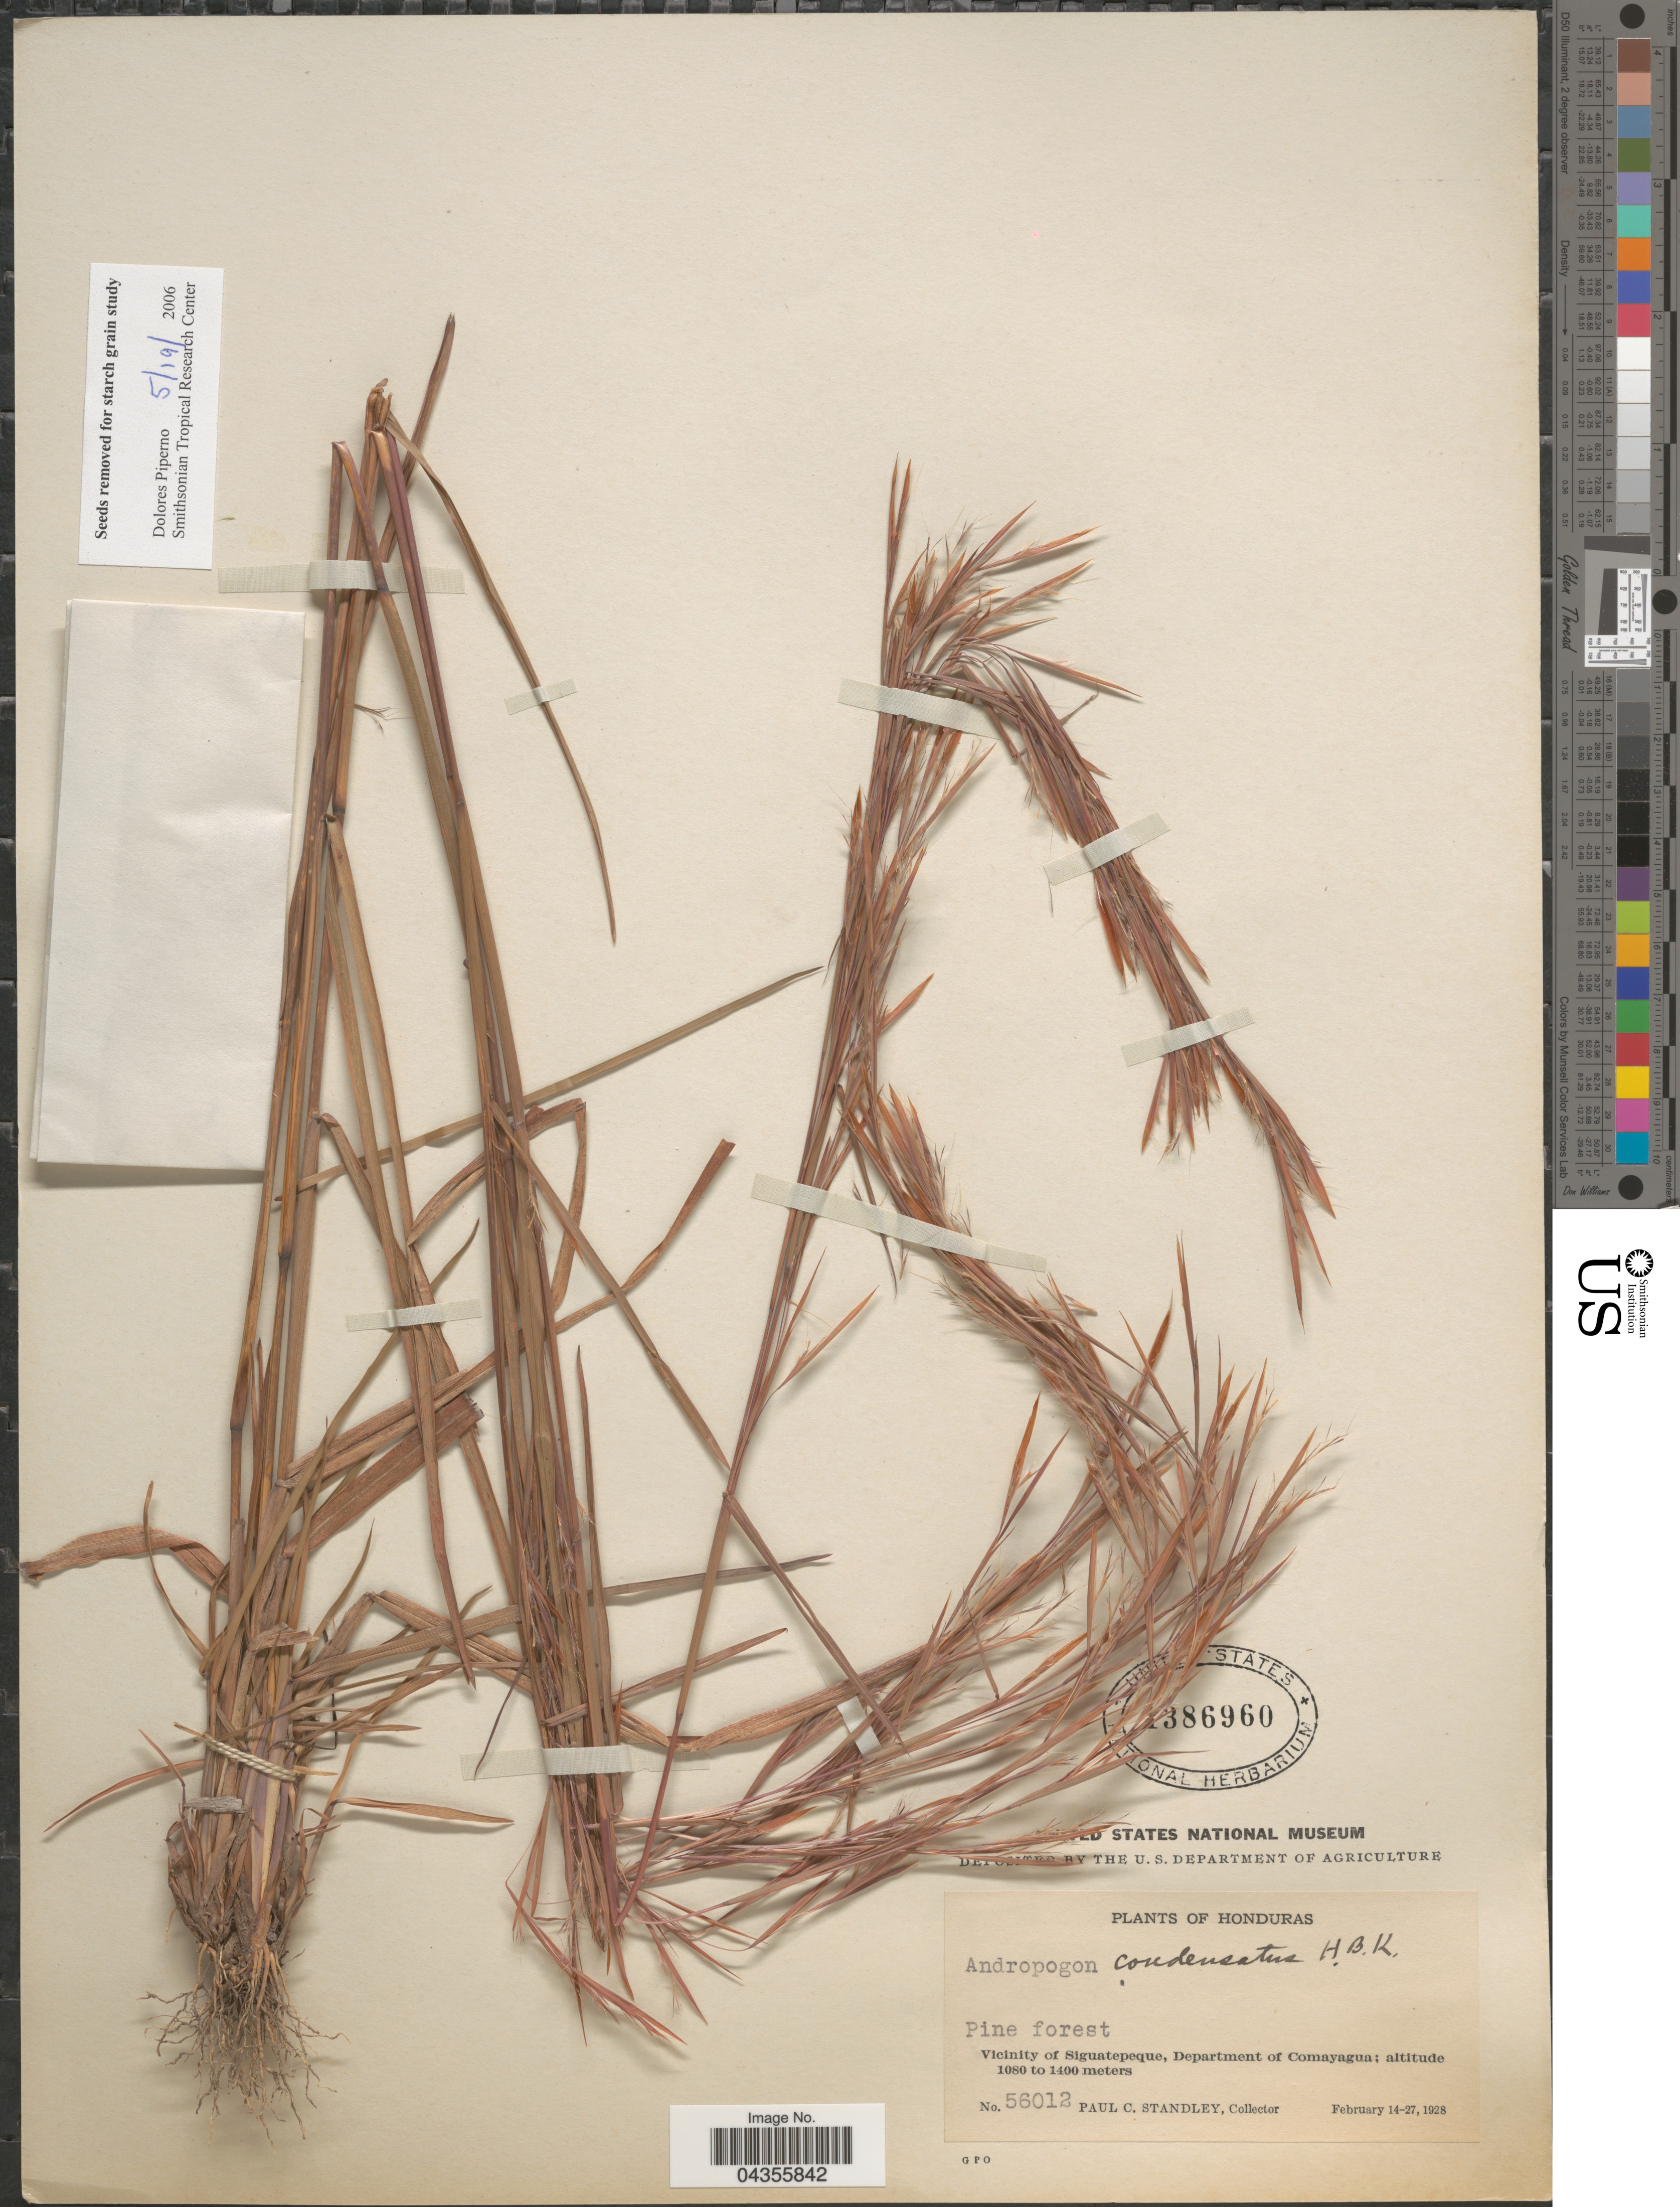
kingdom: Plantae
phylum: Tracheophyta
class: Liliopsida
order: Poales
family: Poaceae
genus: Schizachyrium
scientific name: Schizachyrium condensatum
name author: (Kunth) Nees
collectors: P. C. Standley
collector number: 56012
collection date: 1928-02-14/1928-02-27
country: Honduras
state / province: Comayagua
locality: Vicinity of Siguatepeque, Department of Comayagua.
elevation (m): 1080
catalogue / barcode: US 1386960